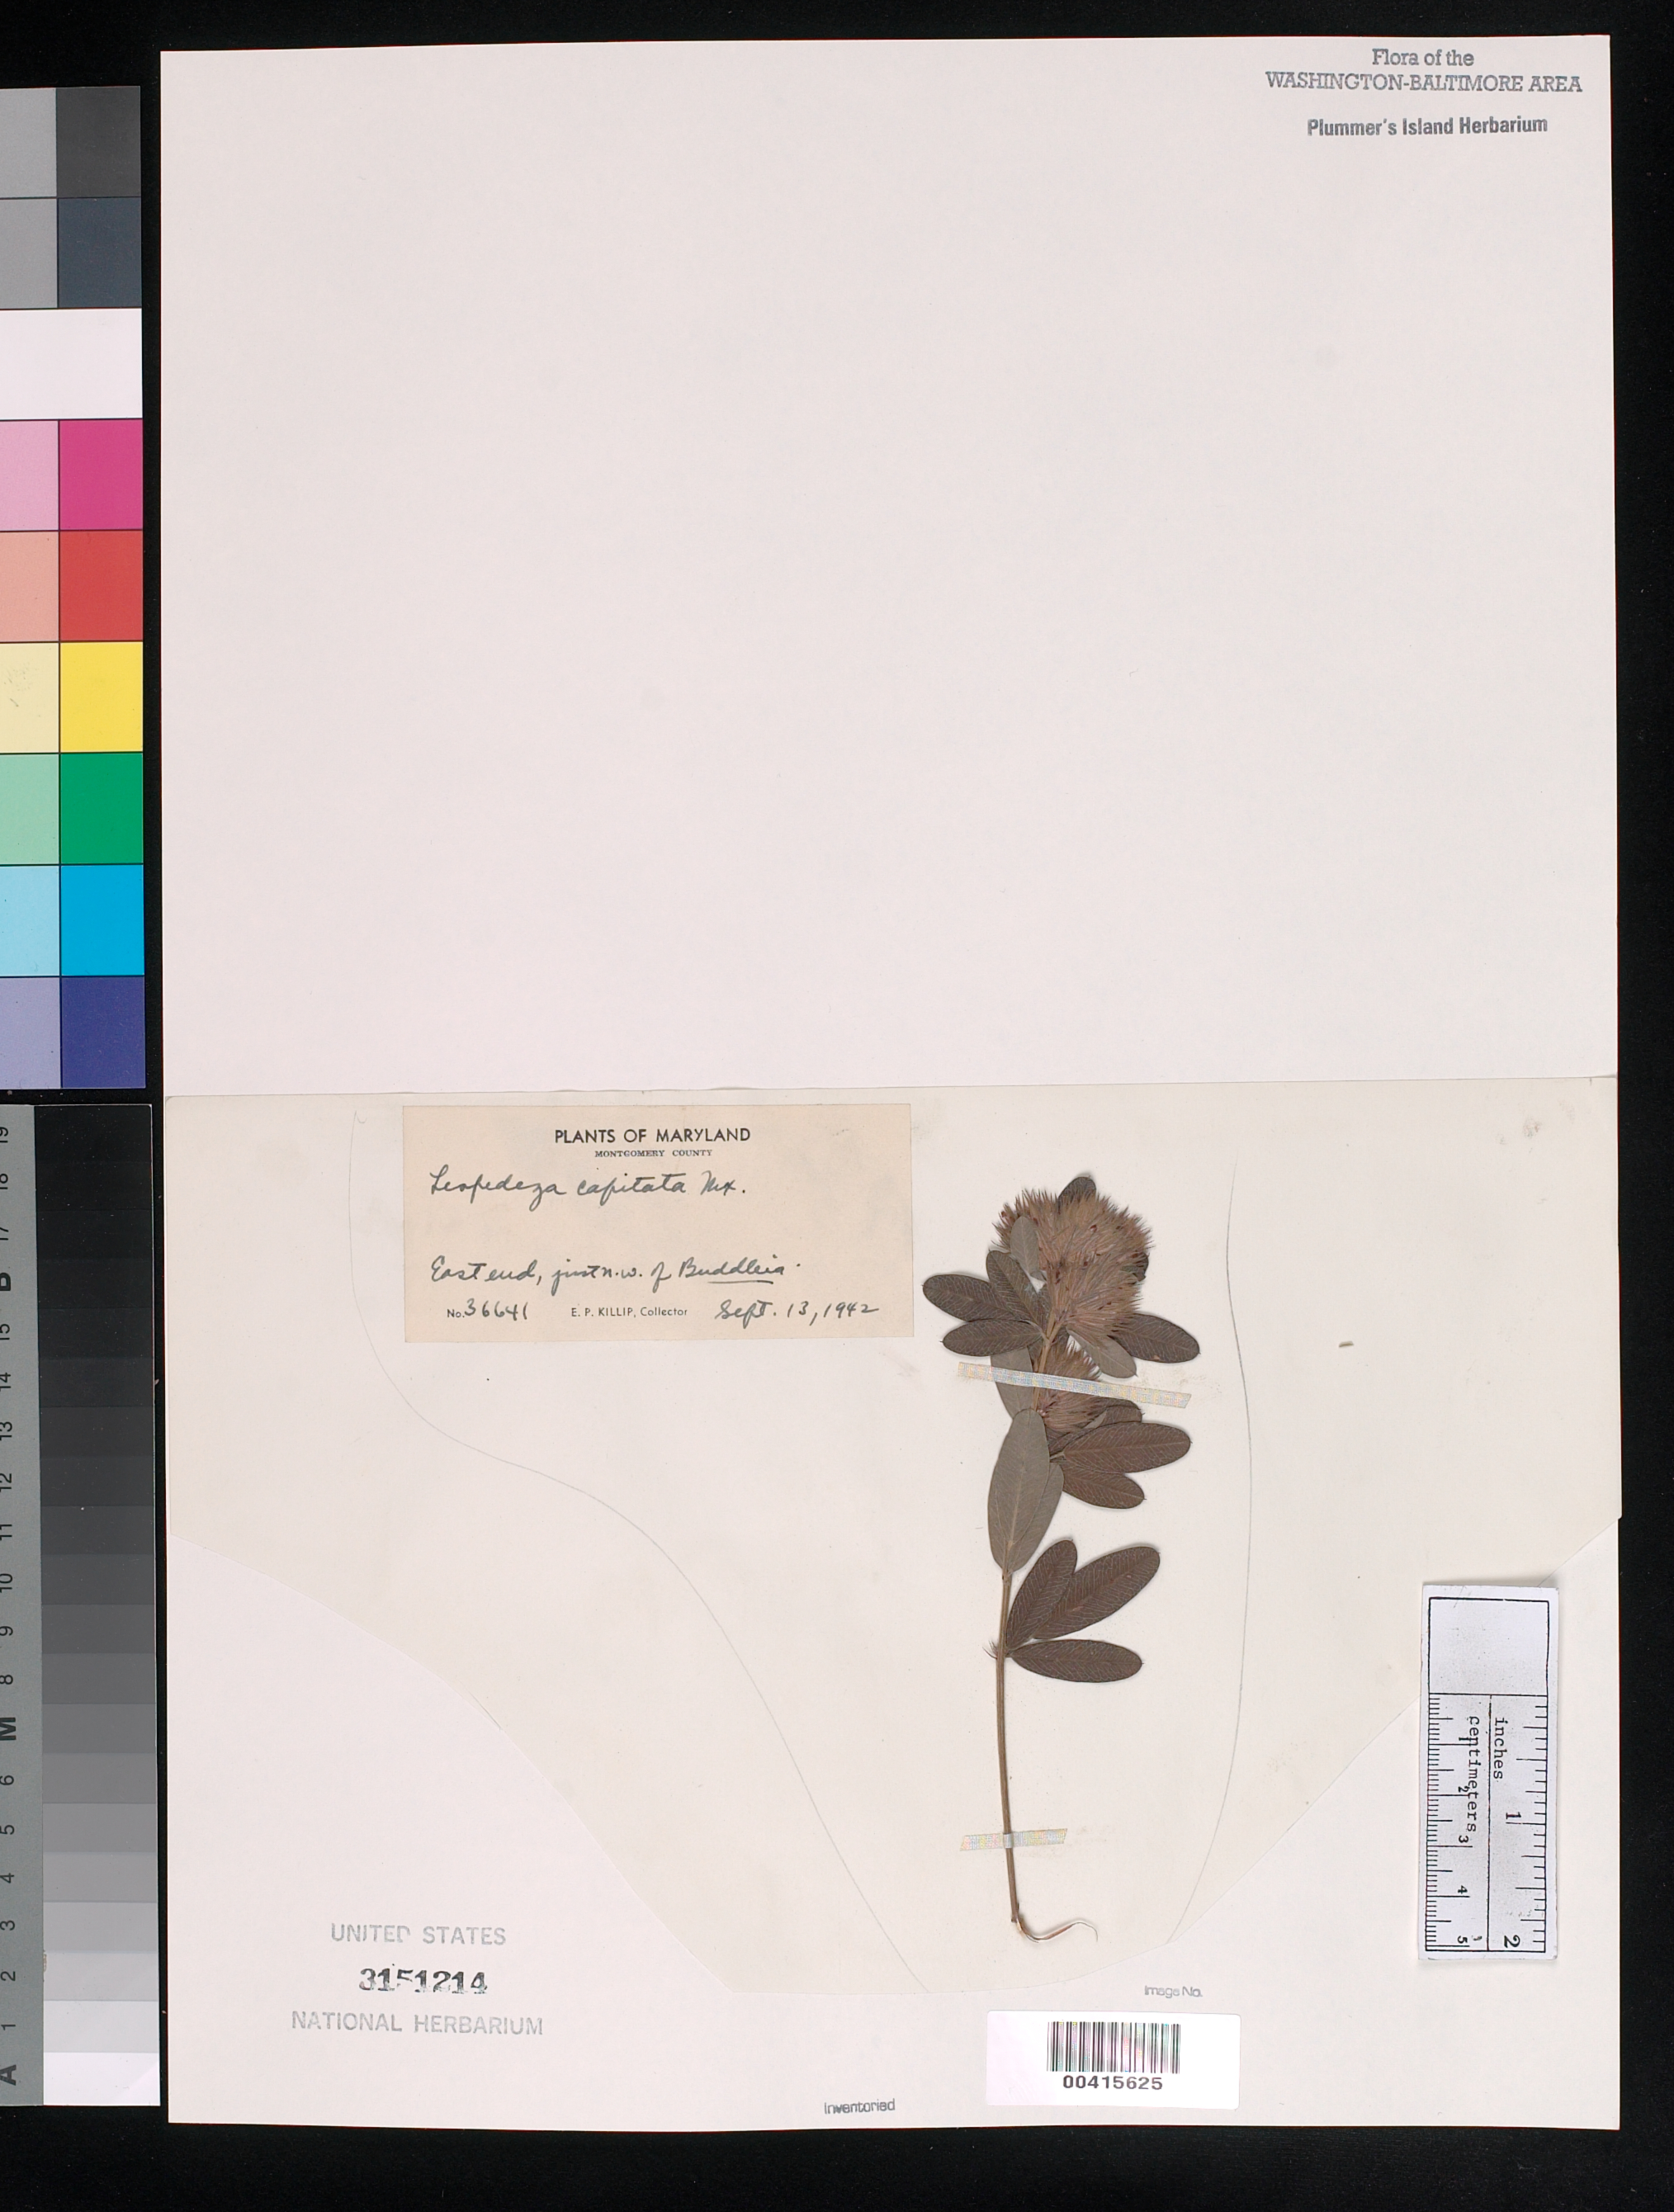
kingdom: Plantae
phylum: Tracheophyta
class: Magnoliopsida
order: Fabales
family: Fabaceae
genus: Lespedeza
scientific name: Lespedeza capitata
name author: Michx.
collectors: E. P. Killip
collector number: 36641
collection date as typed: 13 Sep 1942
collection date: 1942-09-13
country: United States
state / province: Maryland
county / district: Montgomery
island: Plummers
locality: Plummer's Island; east end, just NW of Buddleia C. & O. Canal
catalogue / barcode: US 3151214